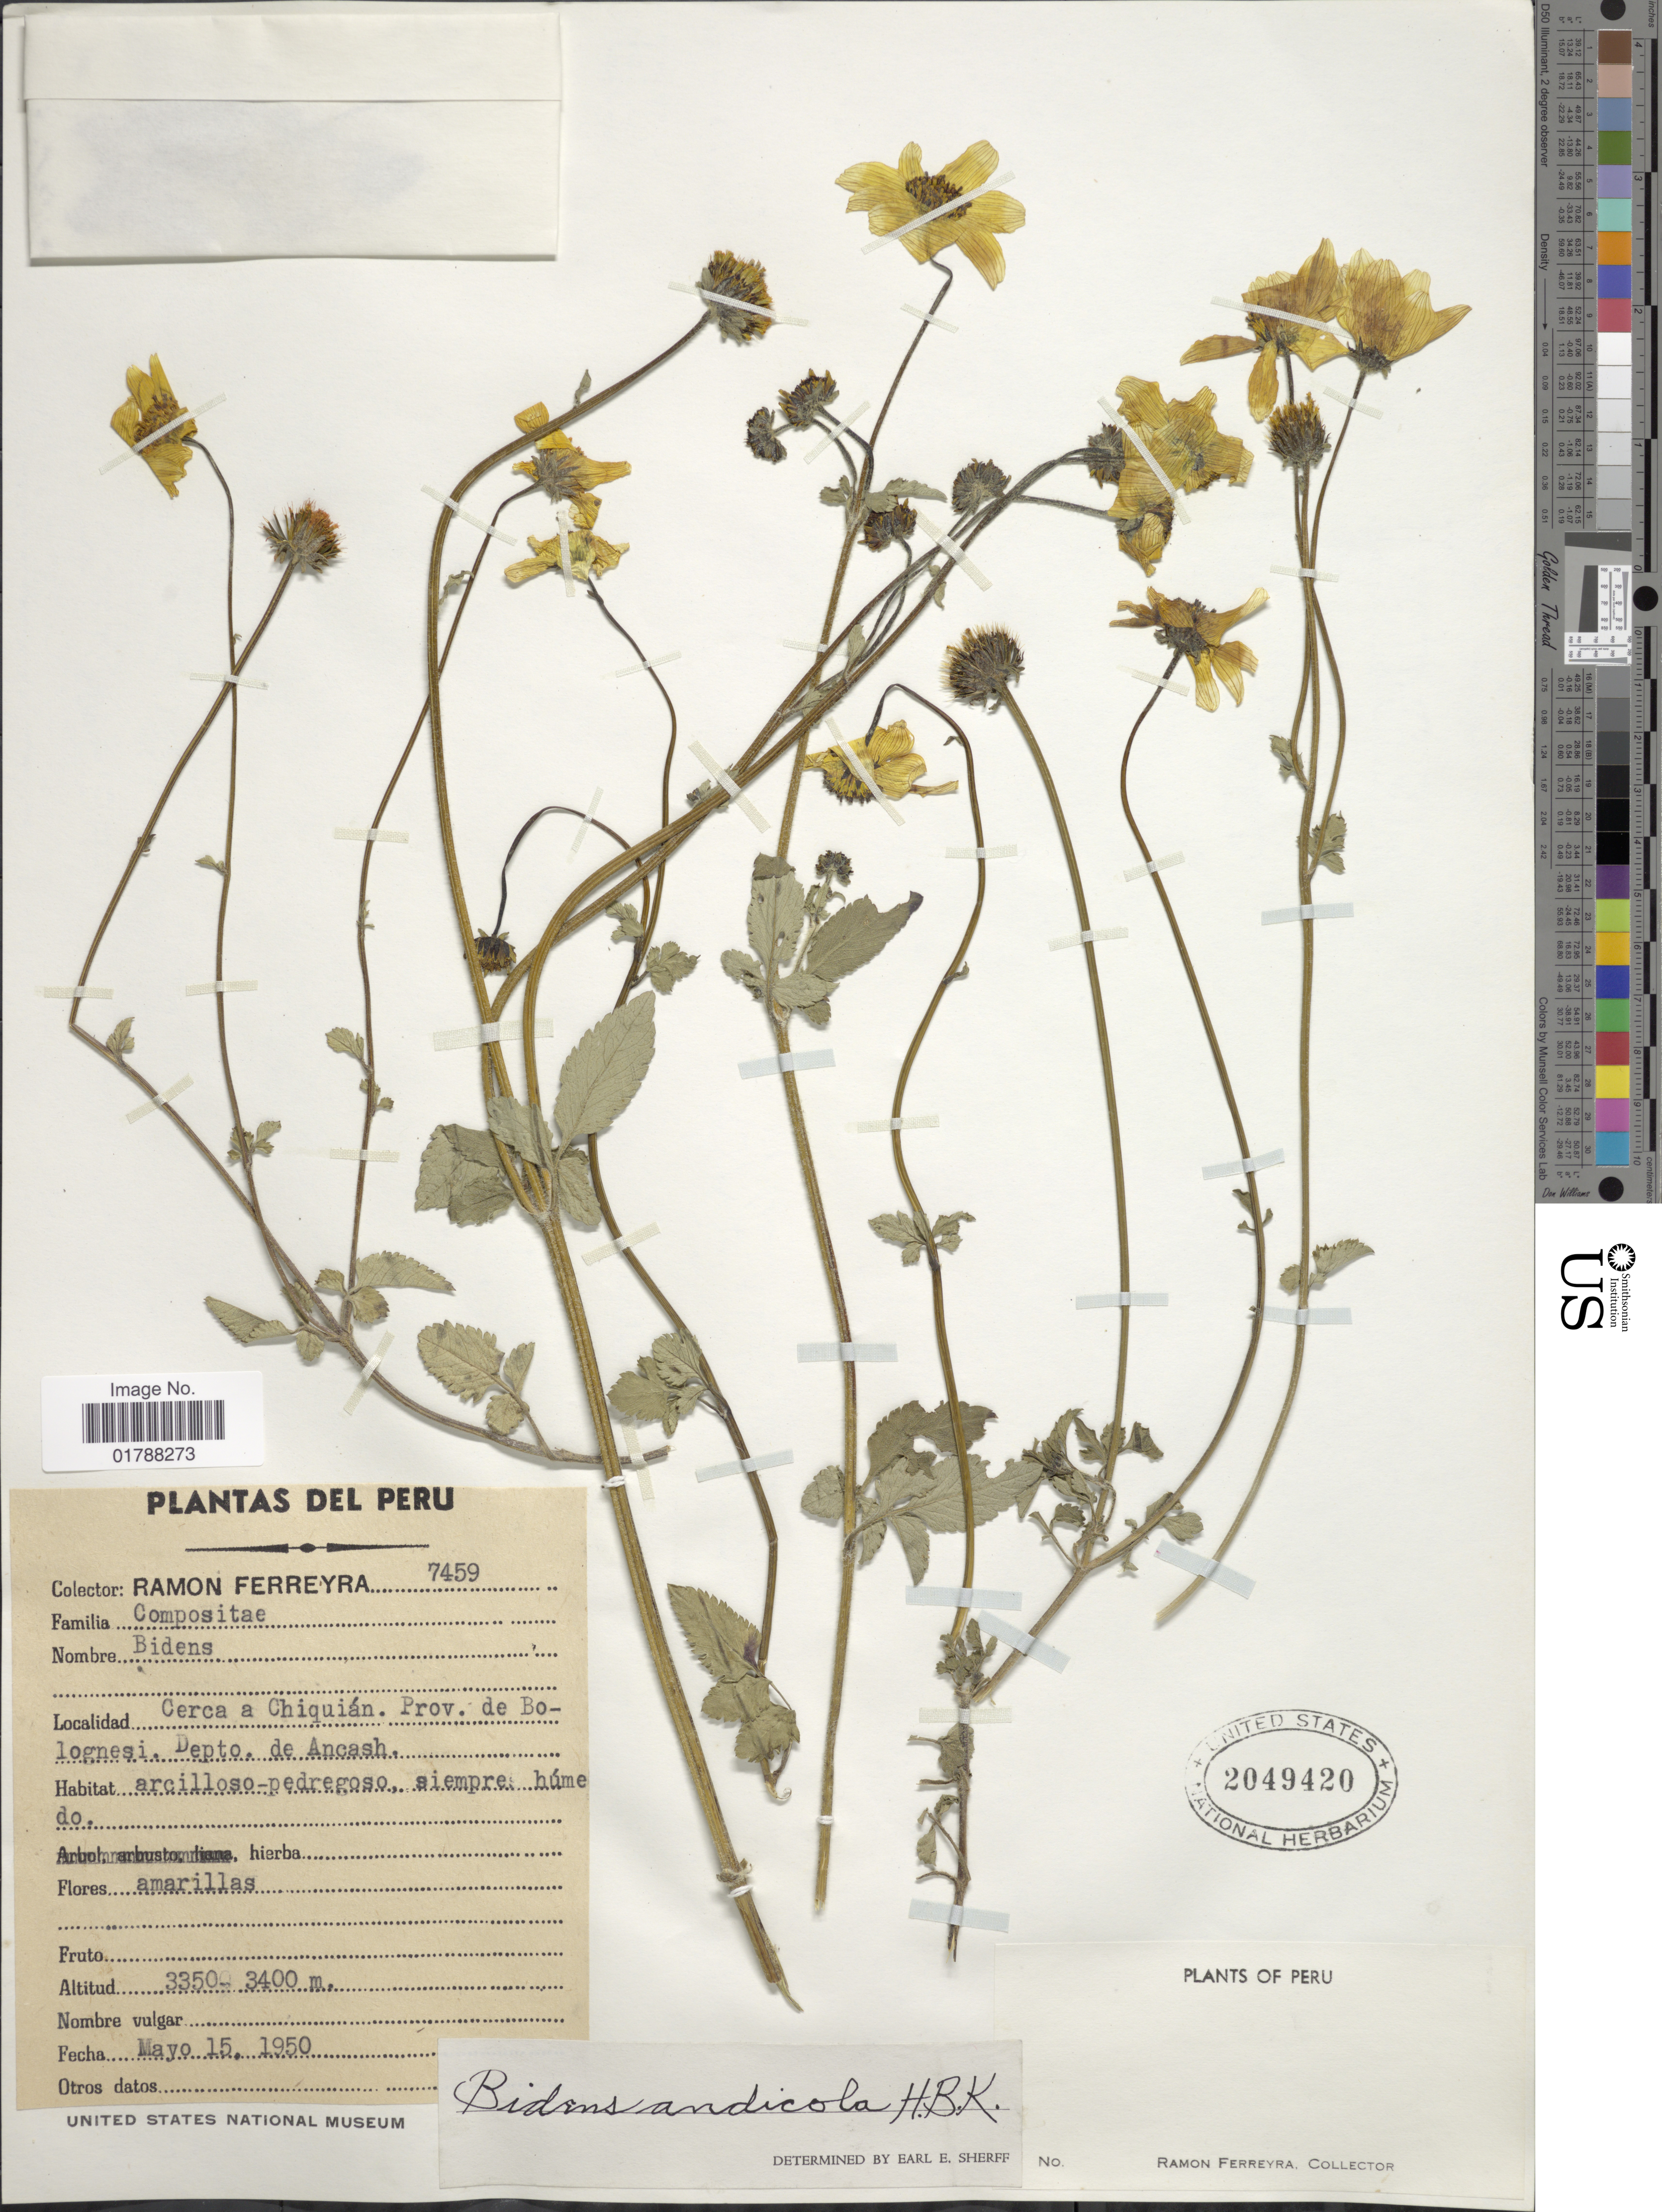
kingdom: Plantae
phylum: Tracheophyta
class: Magnoliopsida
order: Asterales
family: Asteraceae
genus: Bidens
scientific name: Bidens andicola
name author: Kunth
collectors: R. A. Ferreyra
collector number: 7459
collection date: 1950-05-15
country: Peru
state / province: Ancash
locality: Cerca a Chiquián. Prov. de Bolognesi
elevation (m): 3350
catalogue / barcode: US 2049420